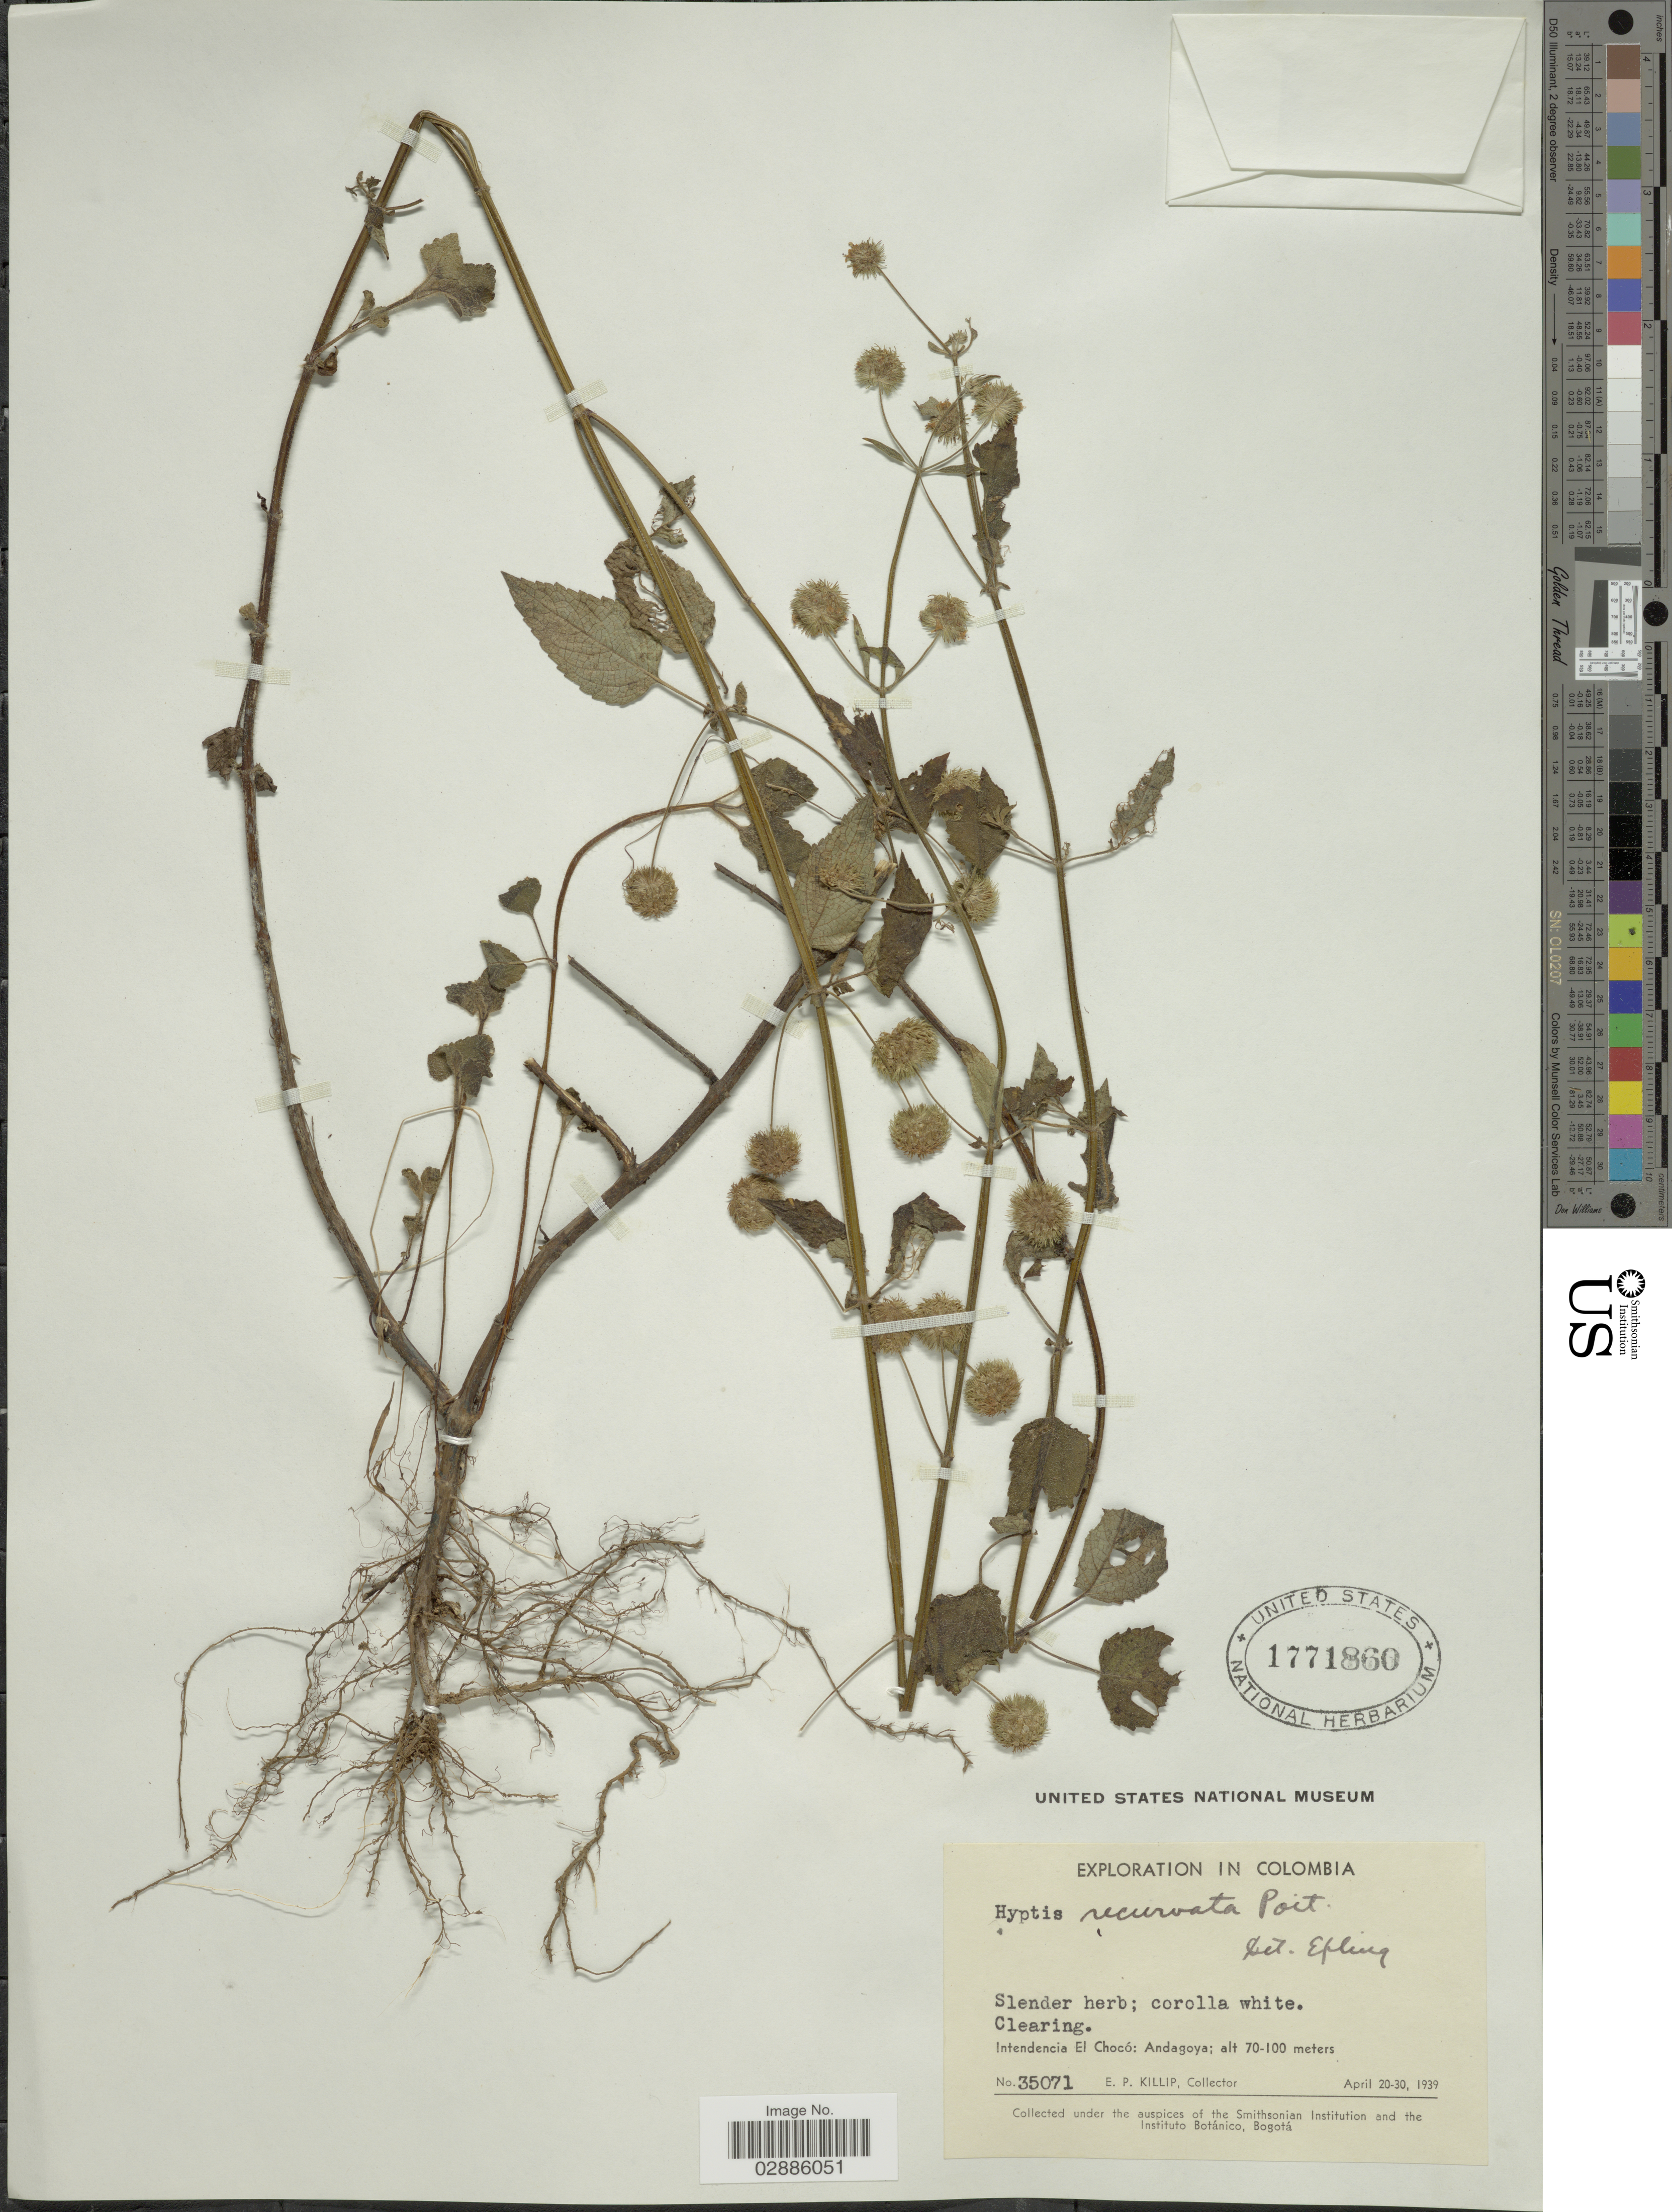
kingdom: Plantae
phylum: Tracheophyta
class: Magnoliopsida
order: Lamiales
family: Lamiaceae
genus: Hyptis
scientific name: Hyptis recurvata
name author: Poit.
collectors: E. P. Killip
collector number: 35071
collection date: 1939-04-20/1939-04-30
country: Colombia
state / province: Chocó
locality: Intendencia El Chocó: Andagoya.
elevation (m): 70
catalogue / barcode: US 1771860